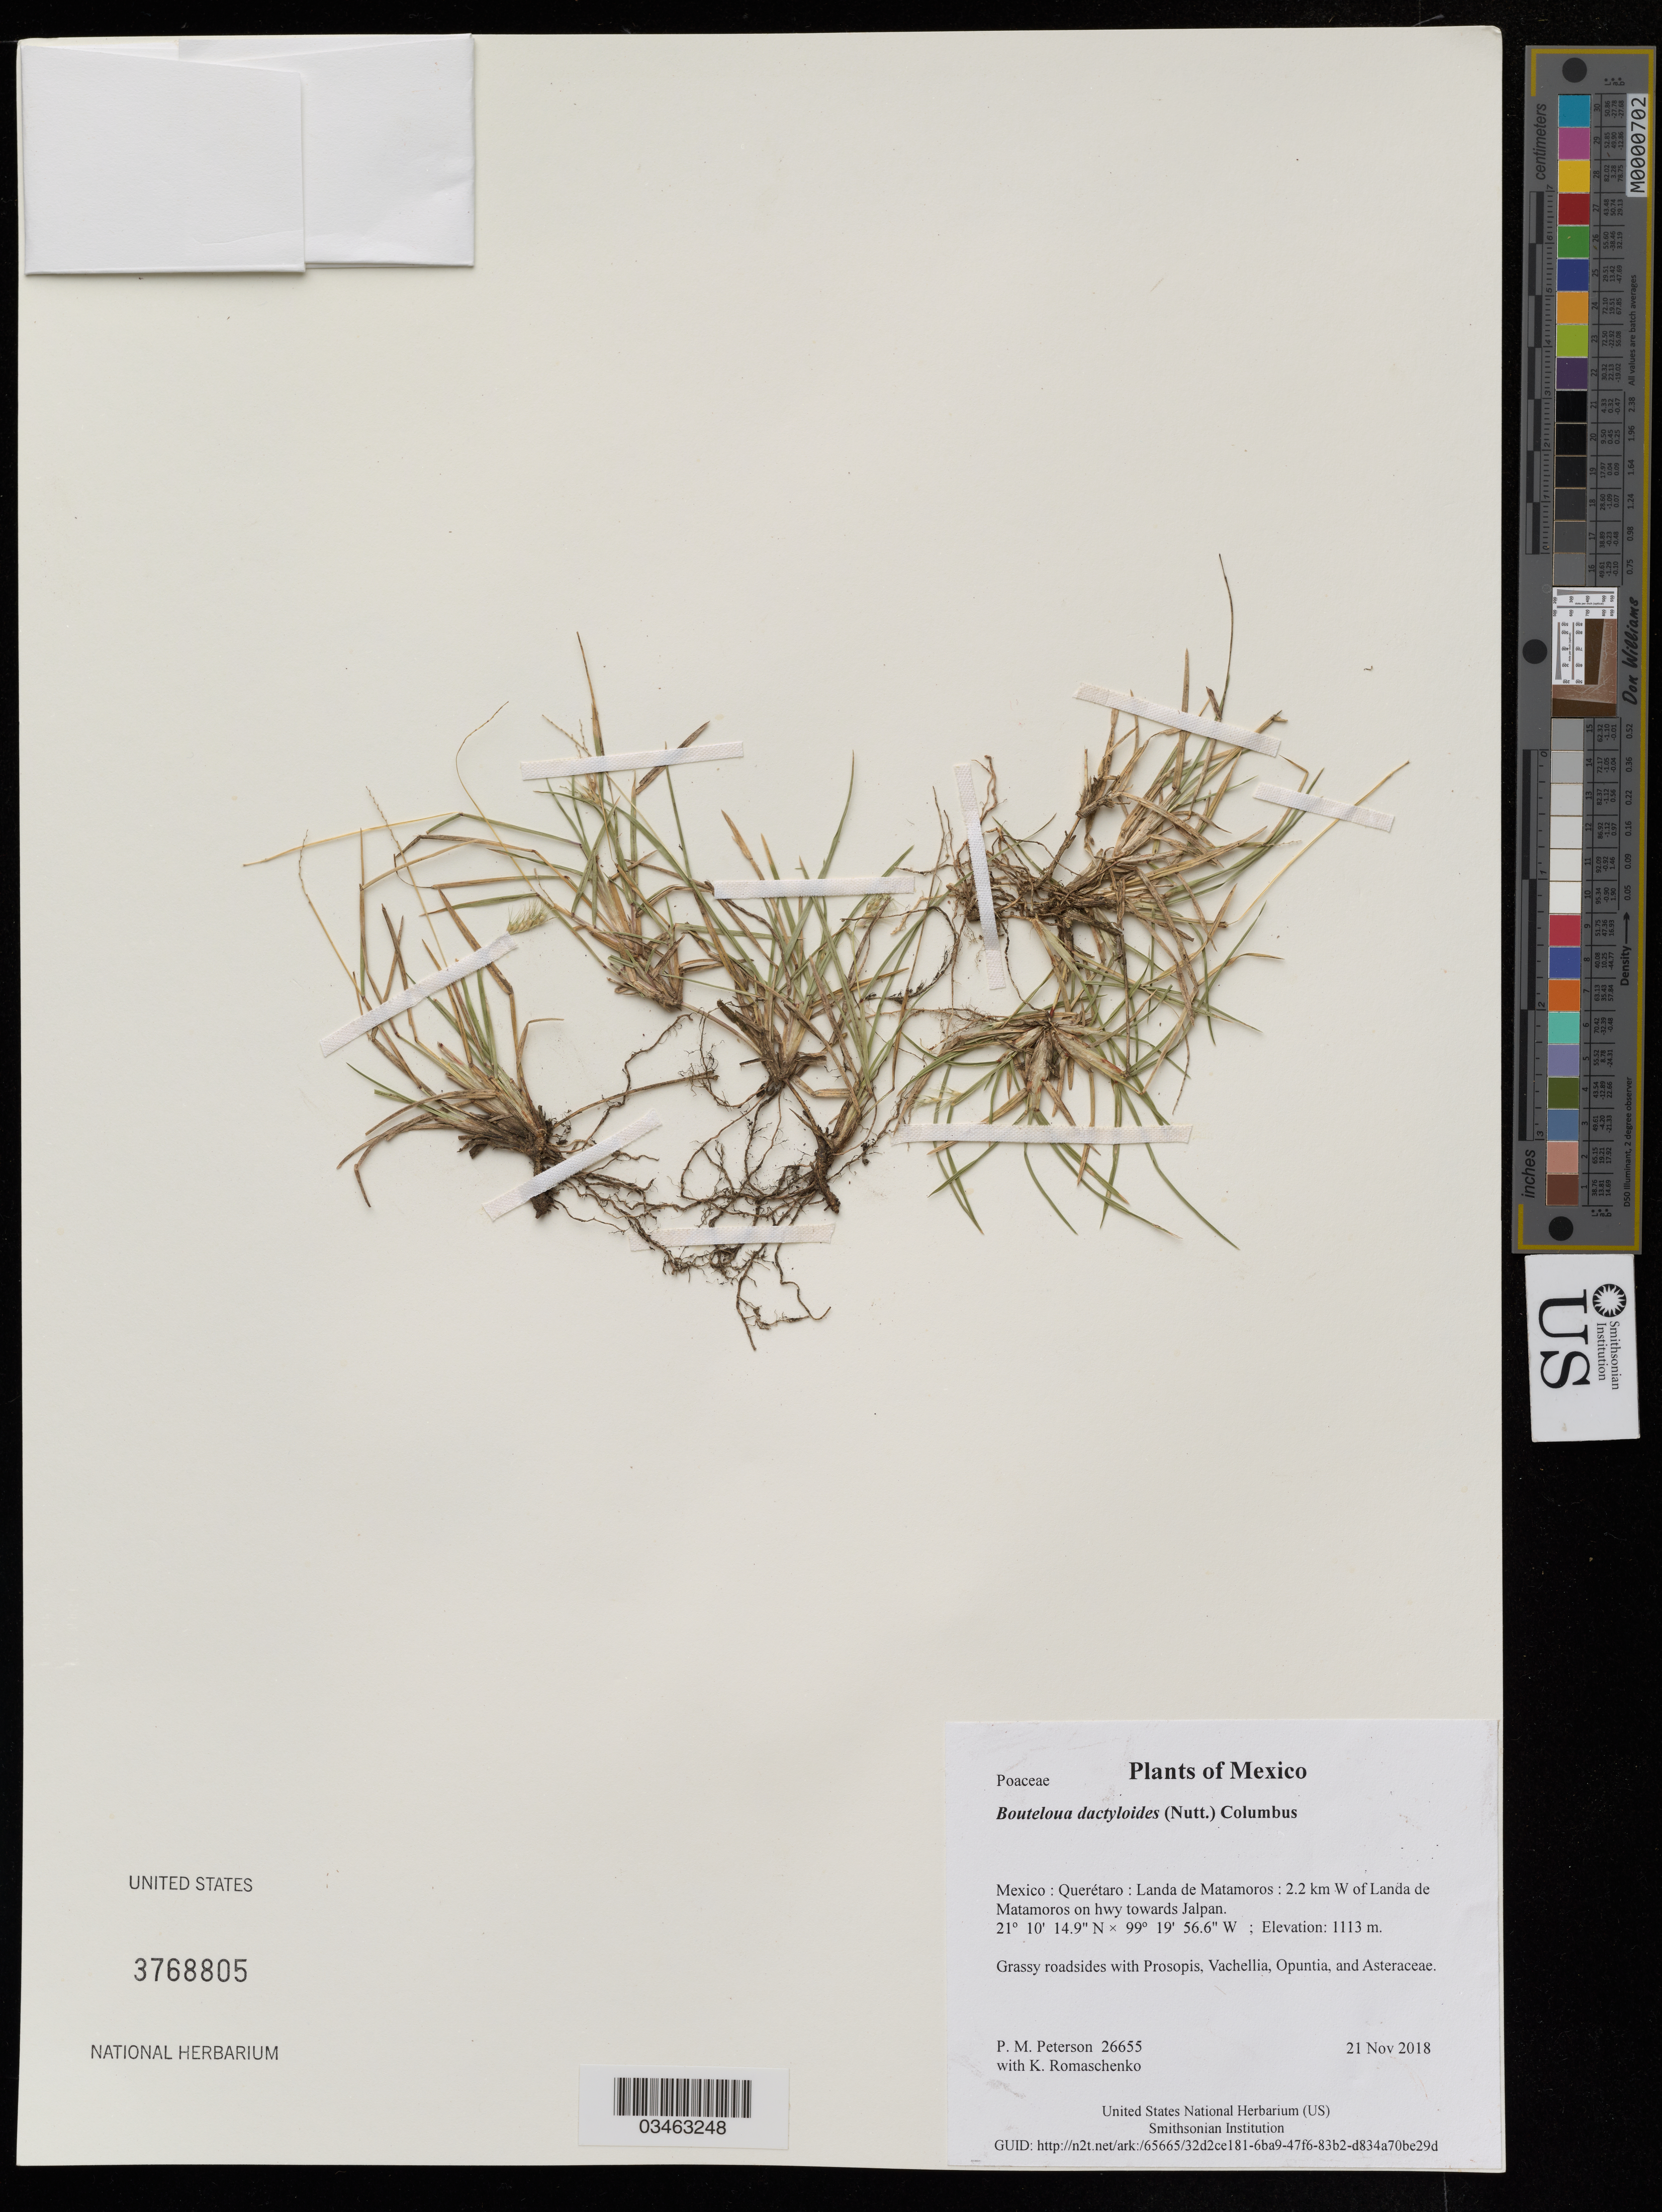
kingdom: Plantae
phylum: Tracheophyta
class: Liliopsida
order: Poales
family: Poaceae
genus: Bouteloua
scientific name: Bouteloua dactyloides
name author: (Nutt.) Columbus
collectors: P. M. Peterson & K. Romaschenko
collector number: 26655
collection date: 2018-11-21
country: Mexico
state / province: Querétaro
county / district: Landa de Matamoros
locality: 2.2 km W of Landa de Matamoros on hwy towards Jalpan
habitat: Grassy roadsides with Prosopis, Vachellia, Opuntia, and Asteraceae.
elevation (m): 1113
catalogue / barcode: US 3768805